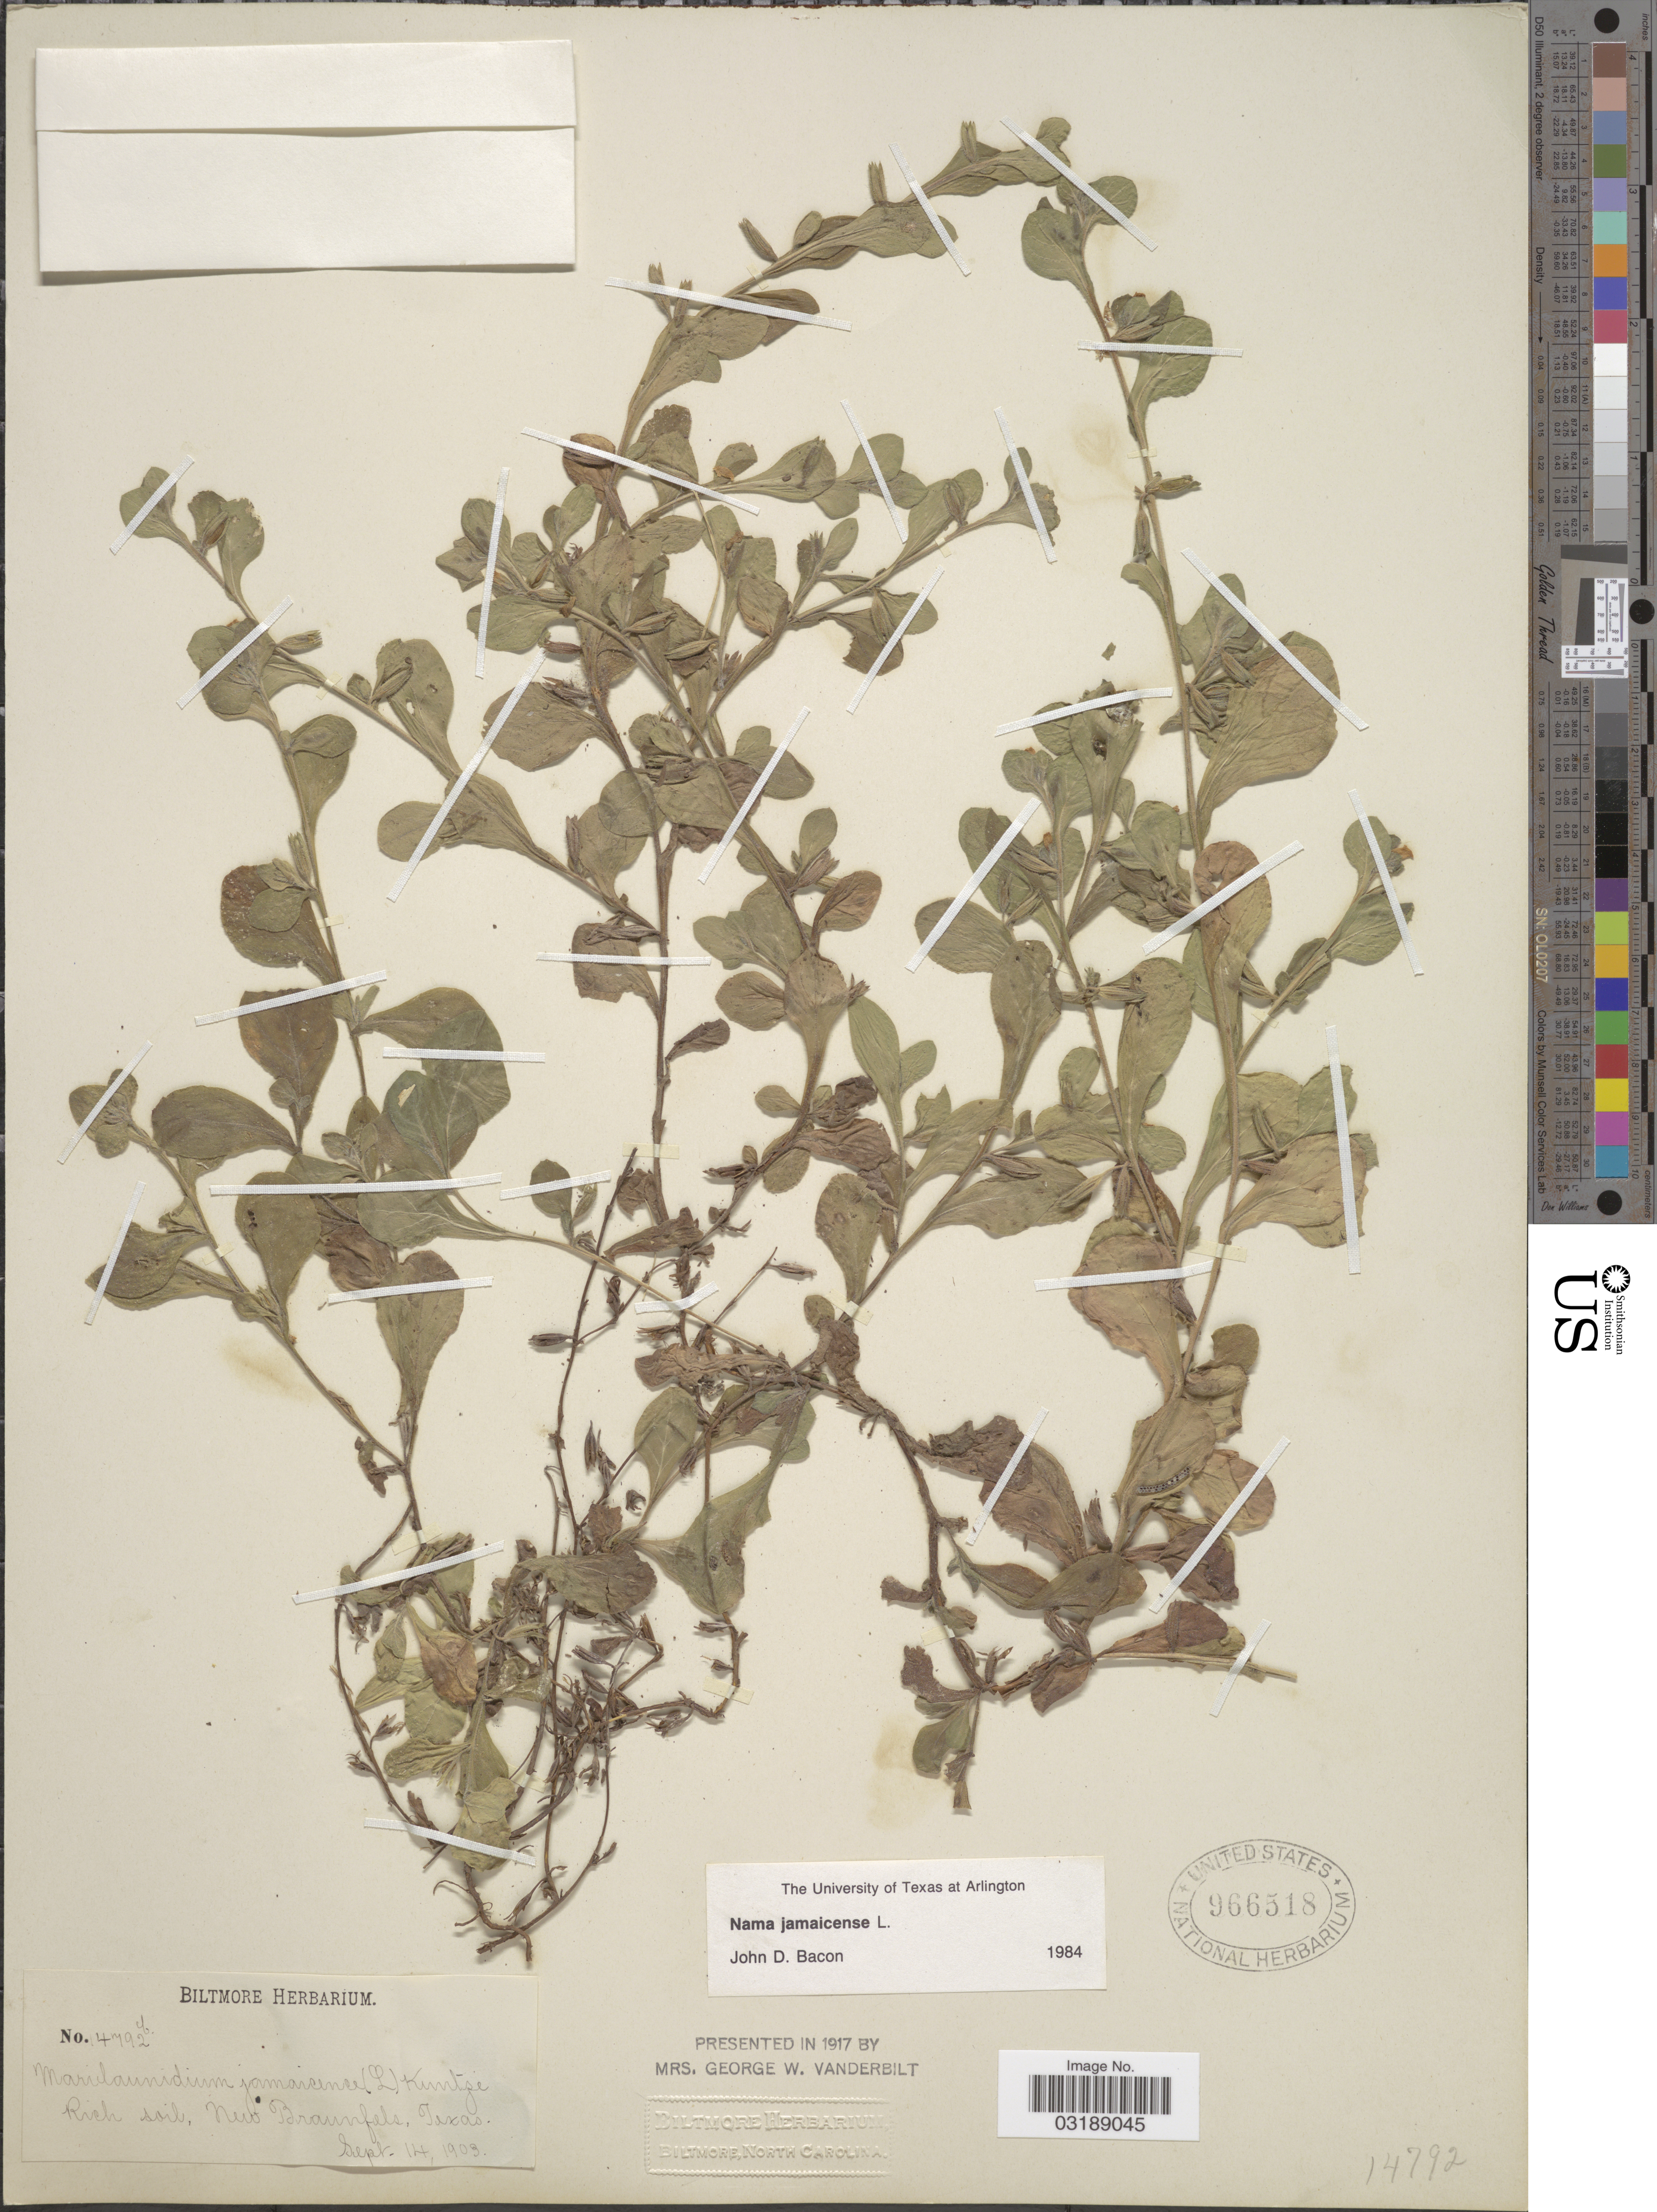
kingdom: Plantae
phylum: Tracheophyta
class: Magnoliopsida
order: Boraginales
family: Namaceae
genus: Nama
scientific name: Nama jamaicensis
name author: L.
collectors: ex herb. Biltmore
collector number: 4792b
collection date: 1903-09-14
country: United States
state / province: Texas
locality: New Braunfels.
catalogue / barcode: US 966518